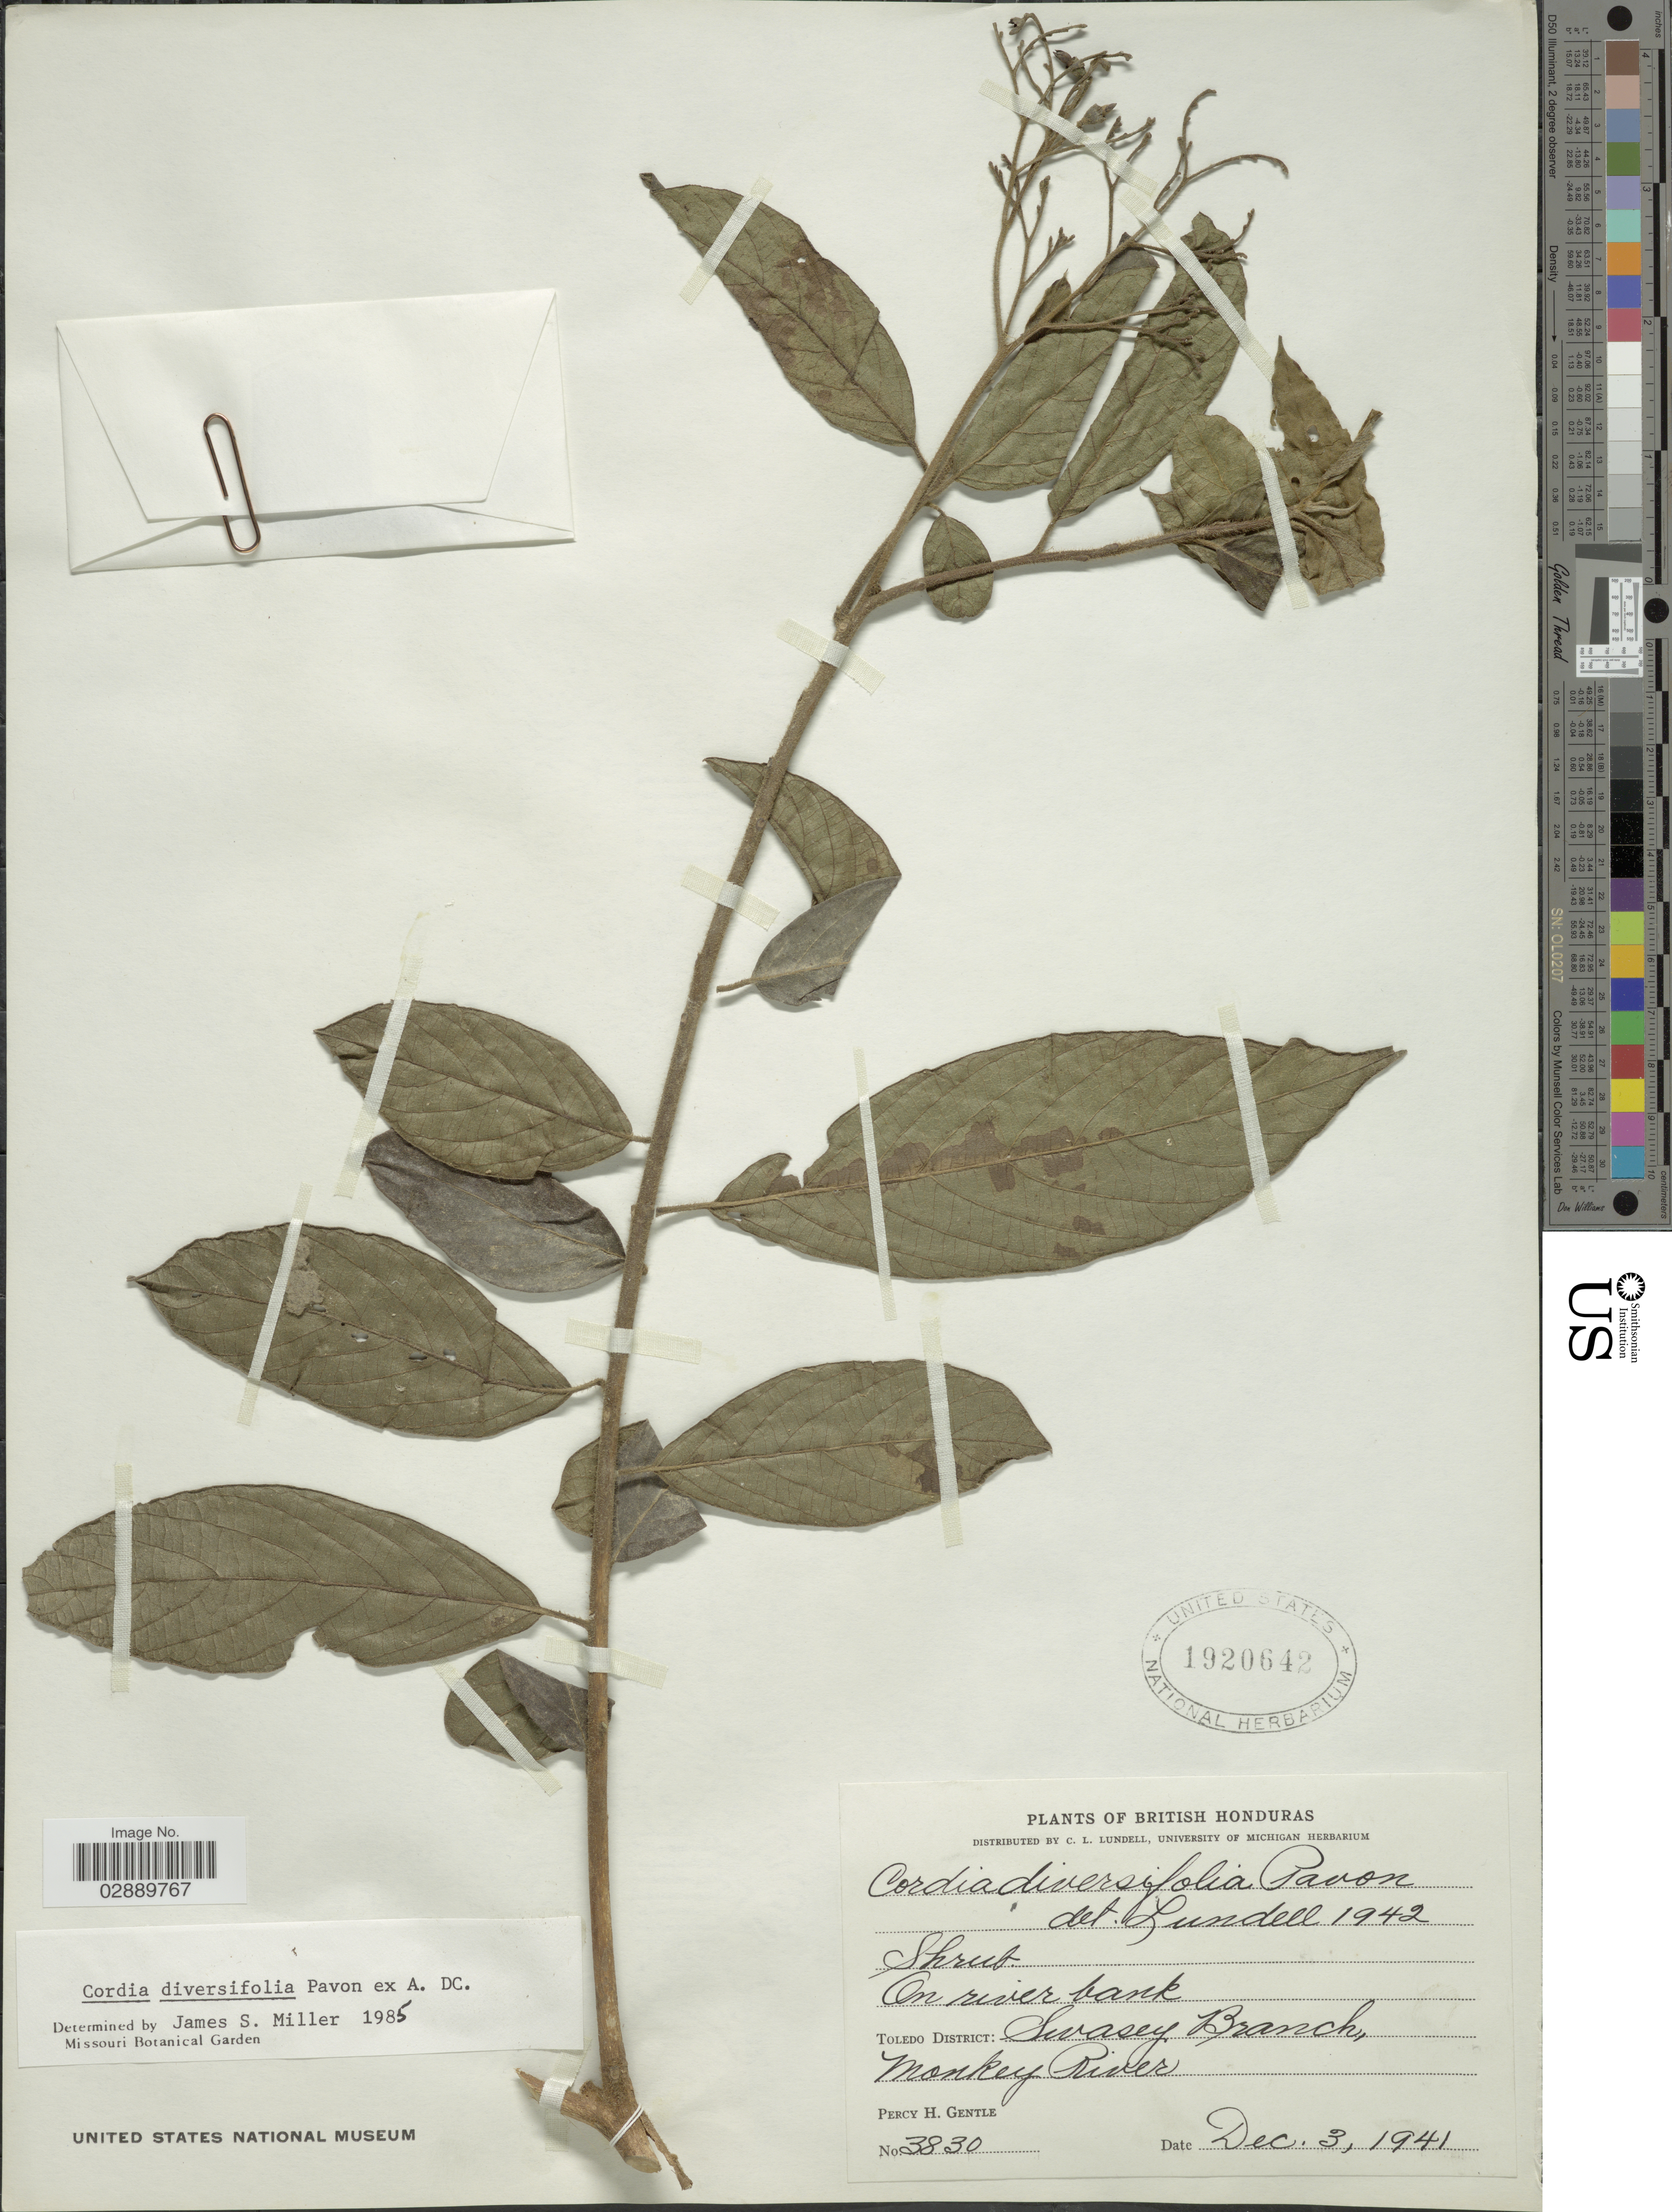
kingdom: Plantae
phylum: Tracheophyta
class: Magnoliopsida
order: Boraginales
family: Cordiaceae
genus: Cordia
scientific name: Cordia diversifolia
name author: Pav. ex DC.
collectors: P. H. Gentle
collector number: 3830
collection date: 1941-12-03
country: Belize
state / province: Toledo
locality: British Honduras. Toledo District: Swasey Branch, Monkey River.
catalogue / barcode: US 1920642